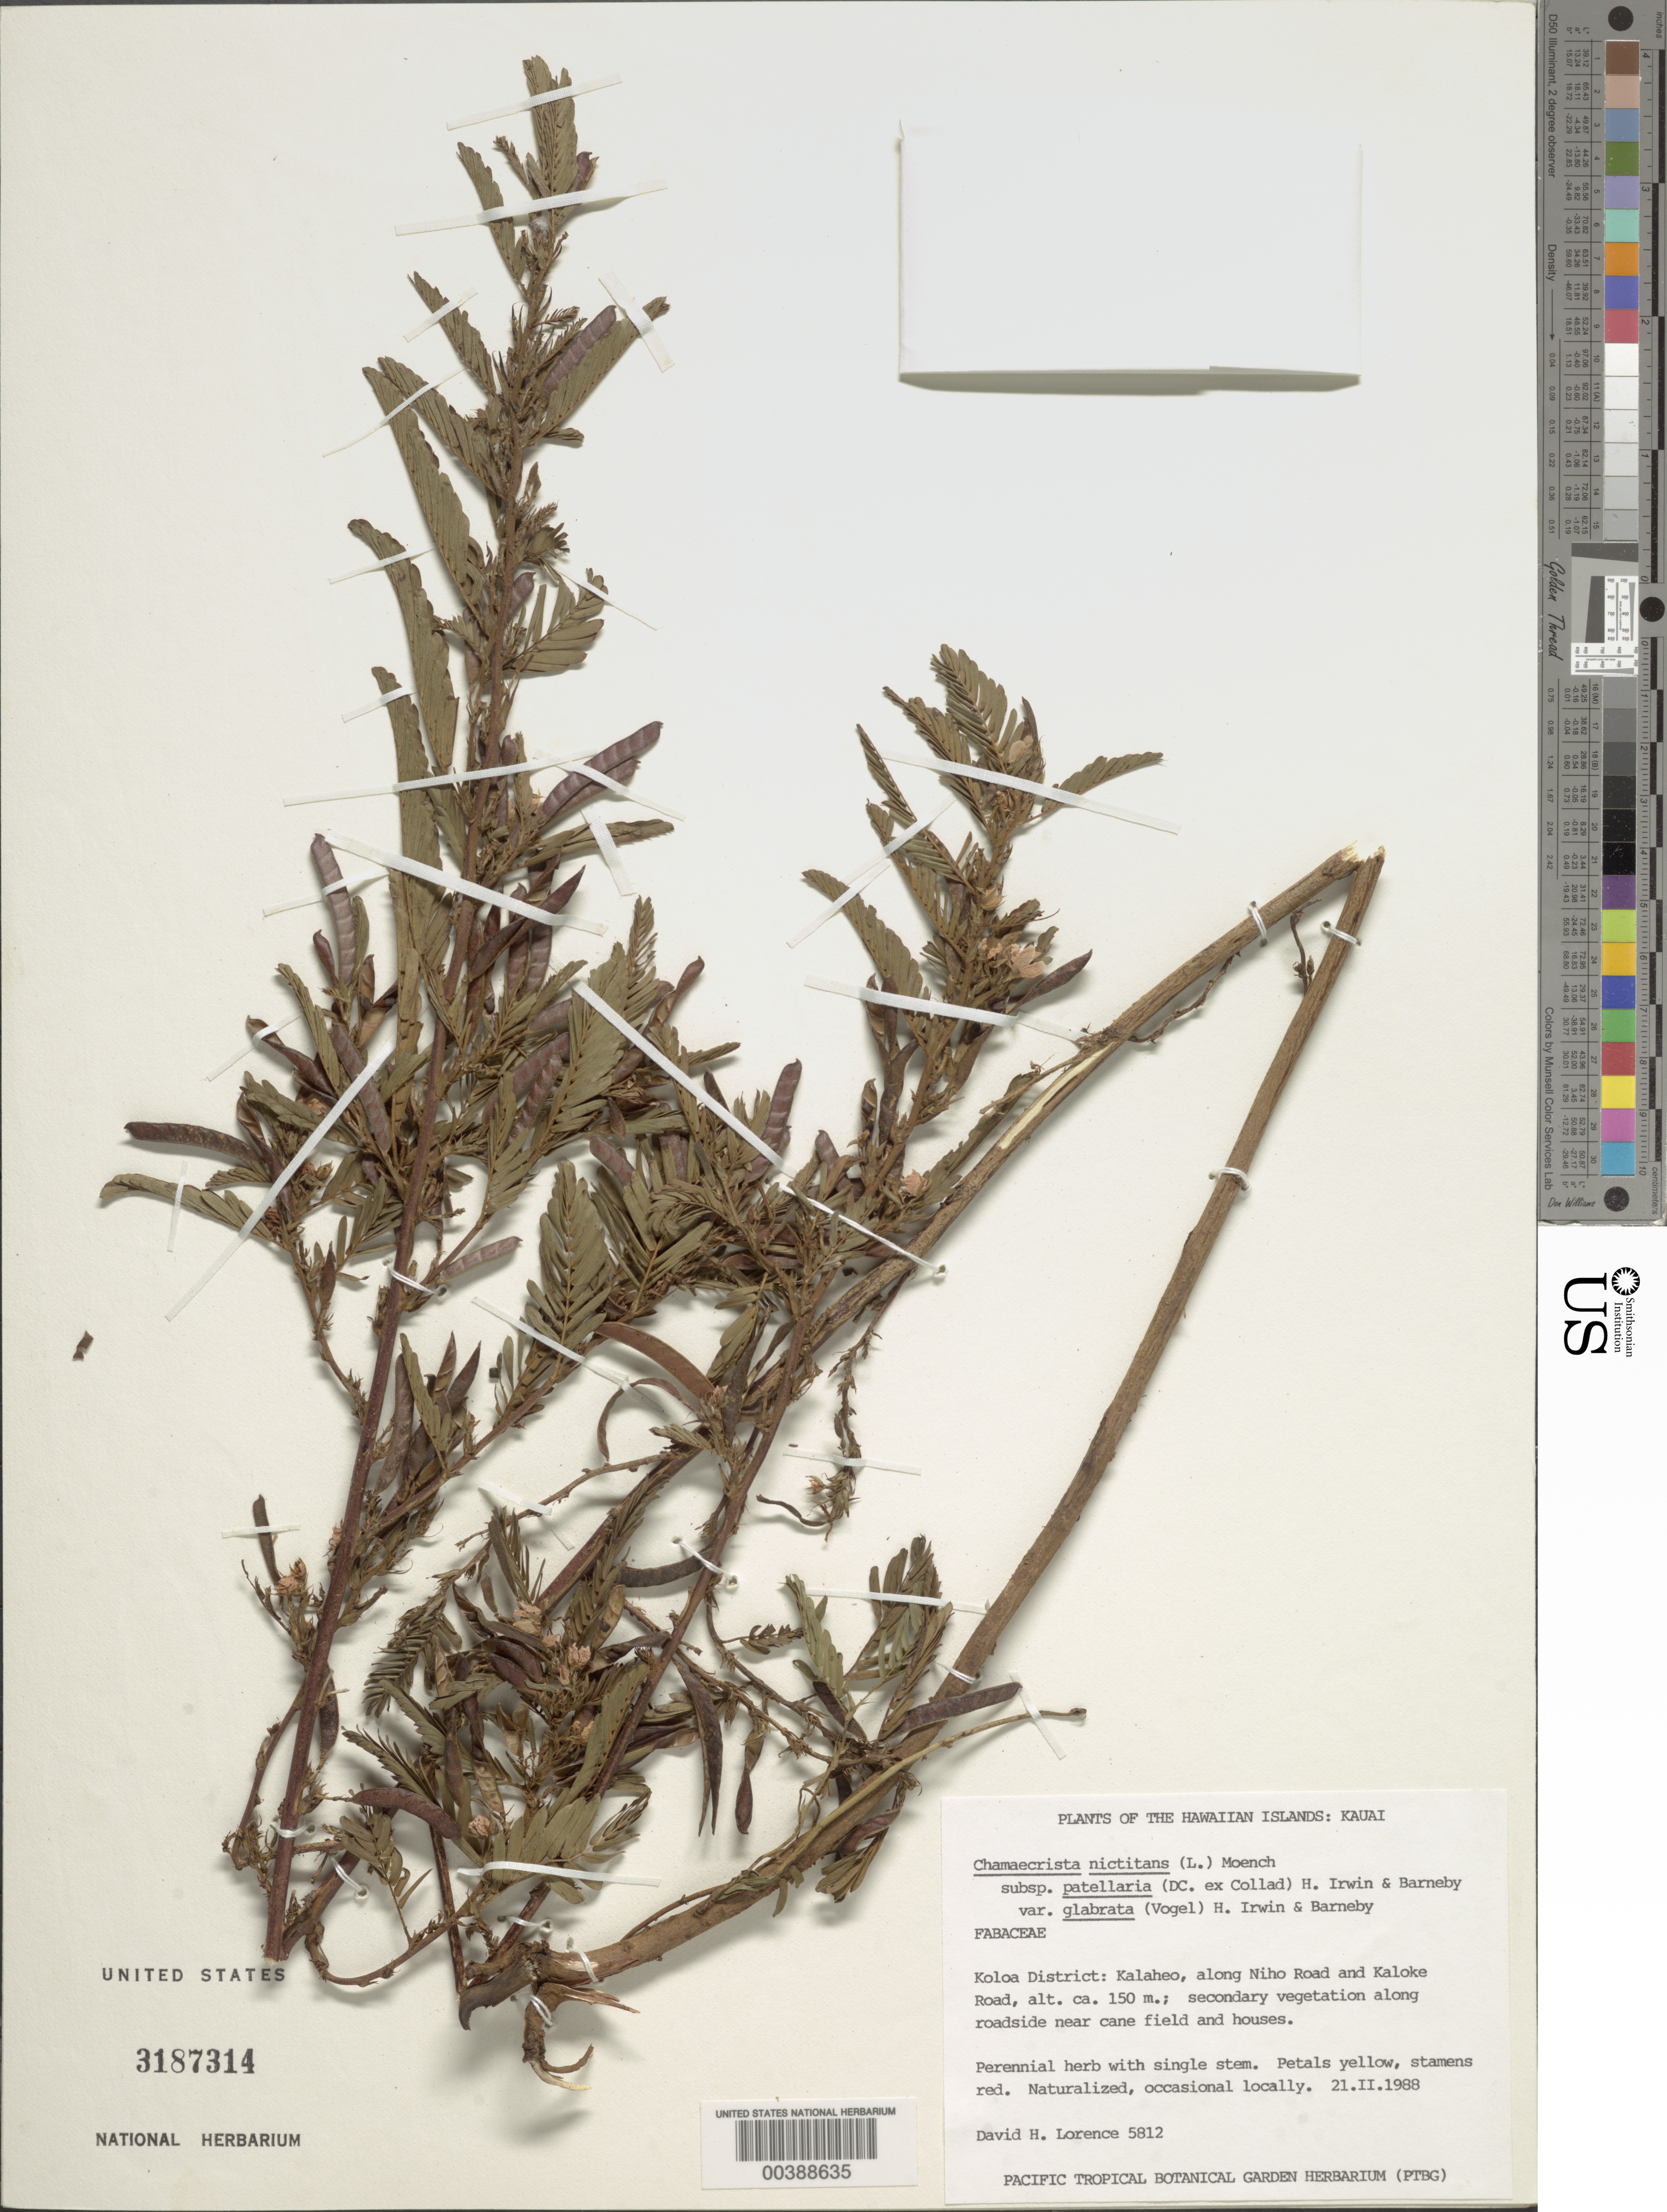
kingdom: Plantae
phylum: Tracheophyta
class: Magnoliopsida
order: Fabales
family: Fabaceae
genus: Chamaecrista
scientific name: Chamaecrista nictitans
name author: (L.) Moench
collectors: D. Lorence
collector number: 5812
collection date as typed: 21 Feb 1988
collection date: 1988-02-21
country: United States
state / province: Hawaii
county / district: Kauai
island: Kaua'i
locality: Kalaheo, along niho road and kaloke road near cane field and houses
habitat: Secondary vegetation along roadside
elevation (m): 150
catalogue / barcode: US 3187314